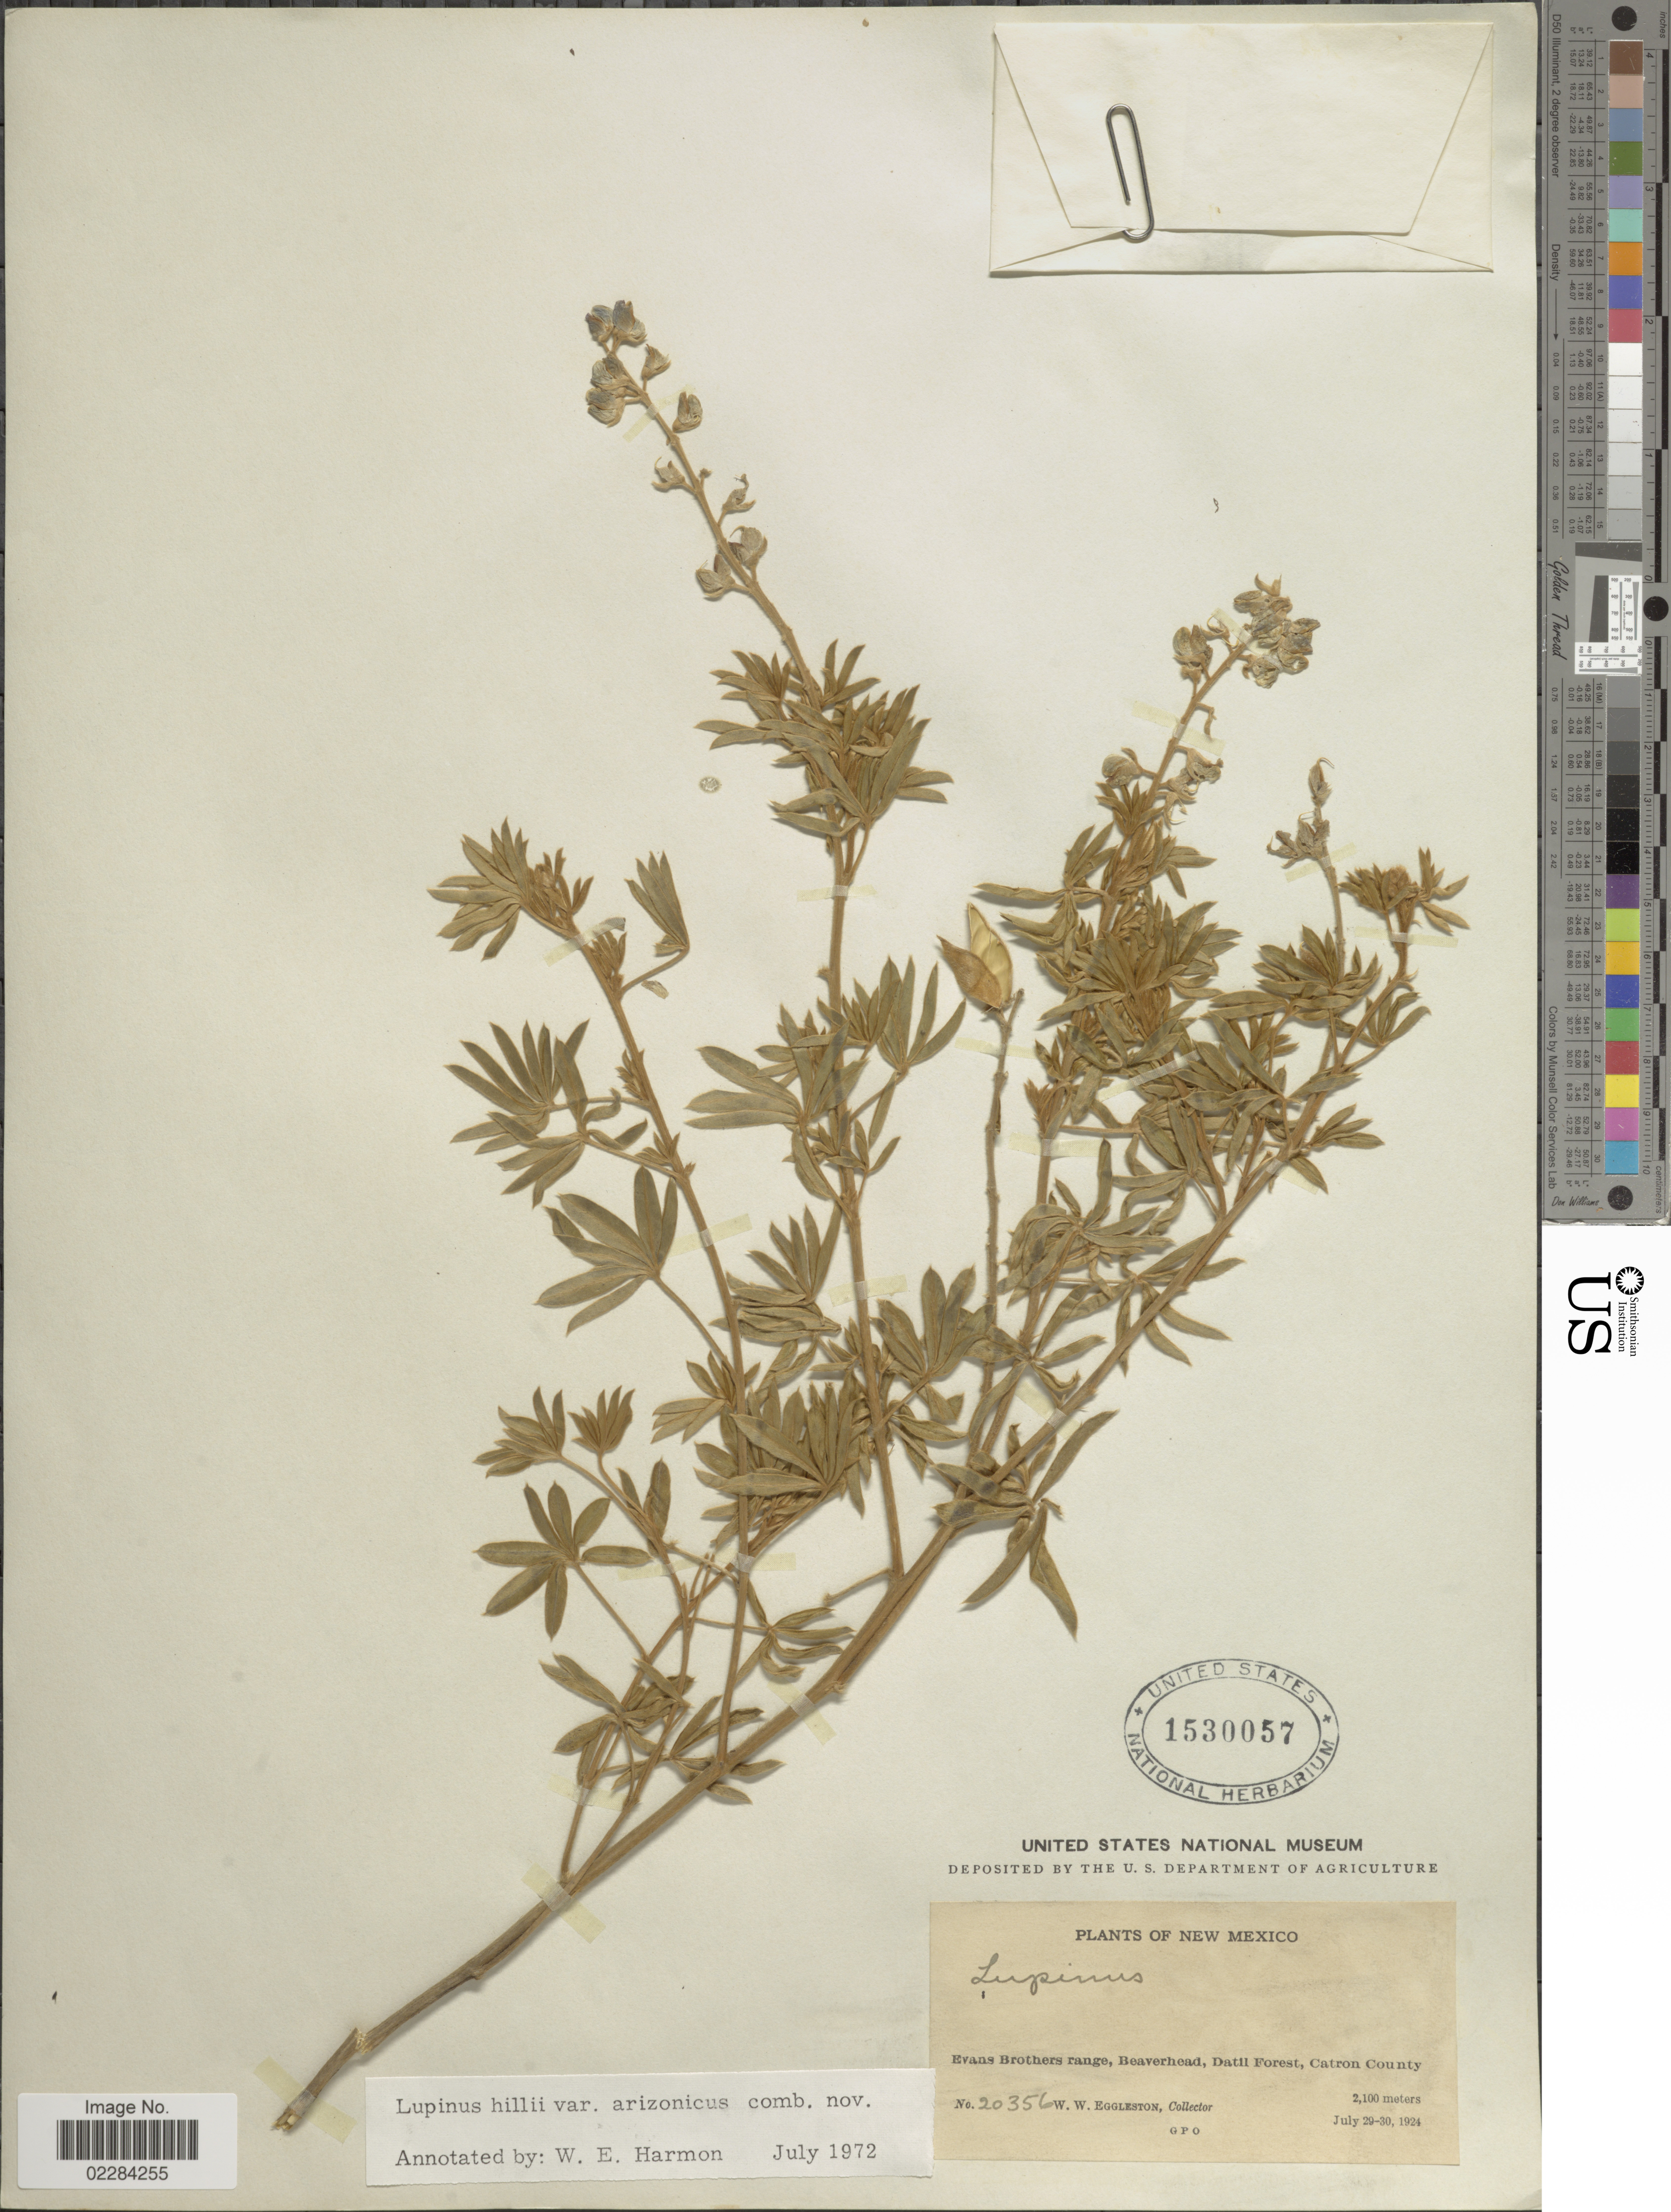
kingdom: Plantae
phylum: Tracheophyta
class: Magnoliopsida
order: Fabales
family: Fabaceae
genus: Lupinus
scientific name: Lupinus hillii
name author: Greene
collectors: W. W. Eggleston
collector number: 20356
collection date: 1924-07-29/1924-07-30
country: United States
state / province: New Mexico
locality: Evans Brothers range, Beaverhead, Datil Forest, Catron County.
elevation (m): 2100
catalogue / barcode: US 1530057